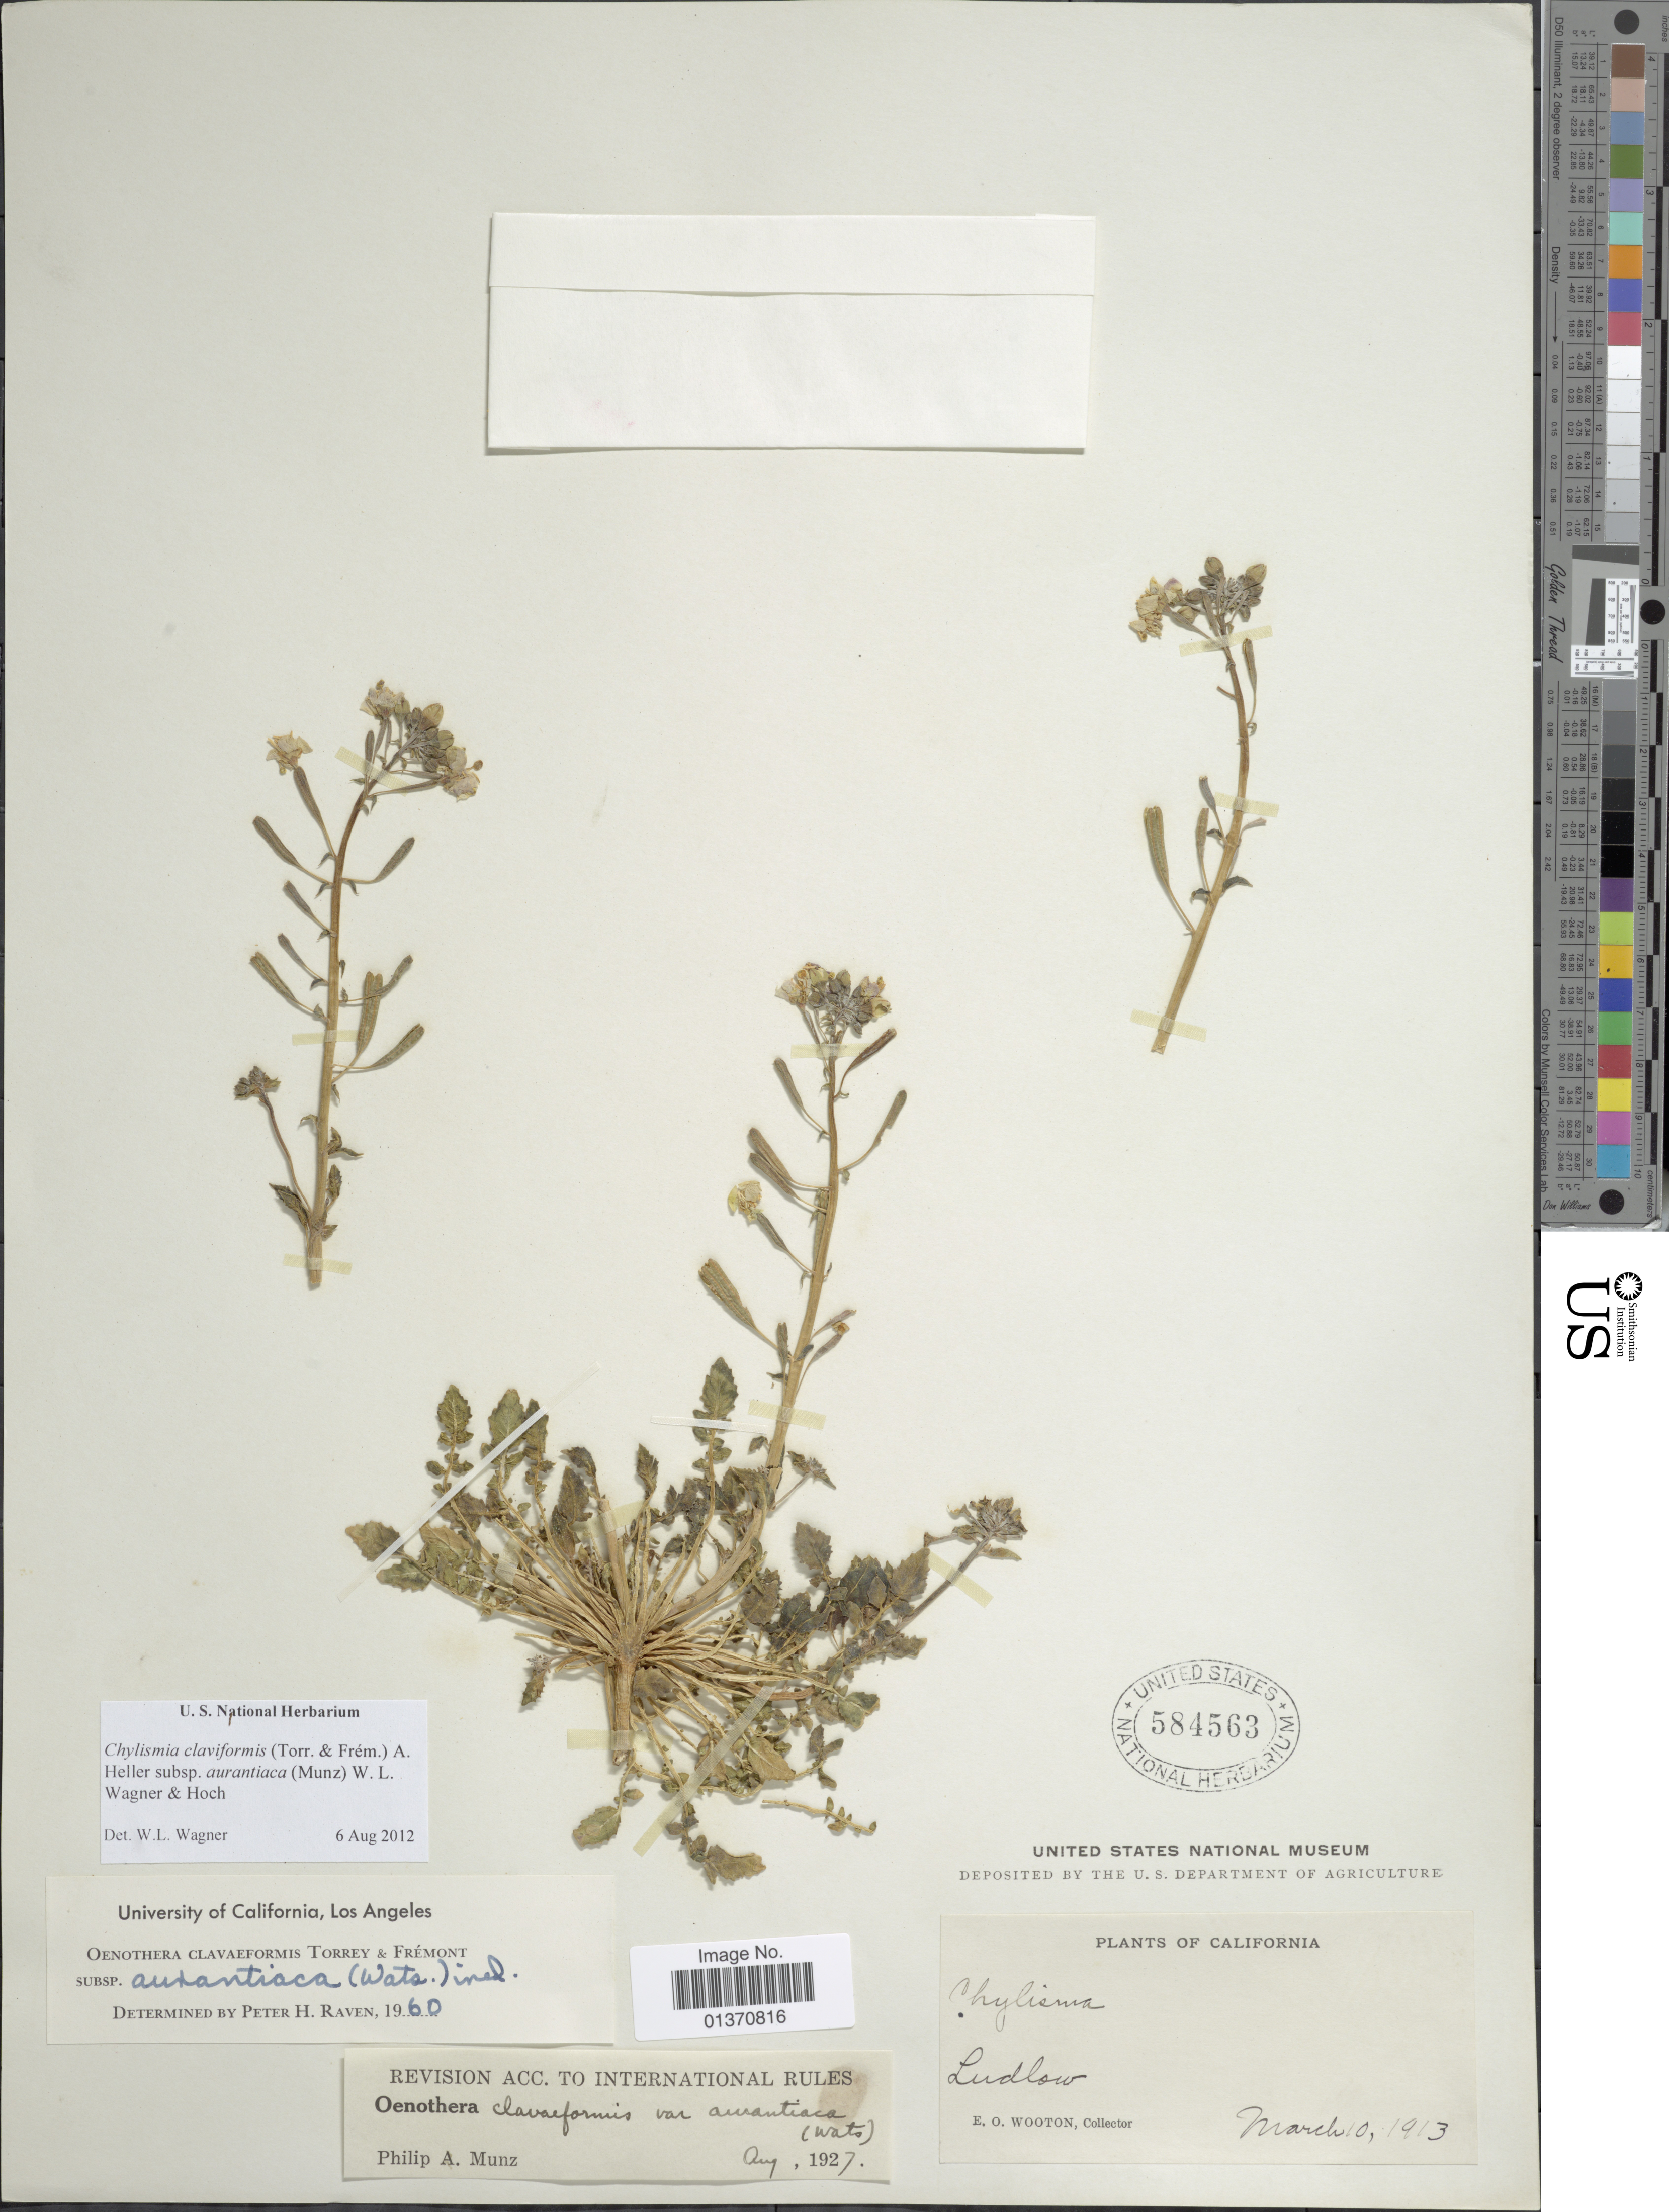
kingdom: Plantae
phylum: Tracheophyta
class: Magnoliopsida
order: Myrtales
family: Onagraceae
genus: Chylismia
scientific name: Chylismia claviformis subsp. aurantiaca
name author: (Munz) W.L. Wagner & Hoch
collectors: E. O. Wooton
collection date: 1913-03-10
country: United States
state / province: California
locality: Ludlow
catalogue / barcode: US 584563